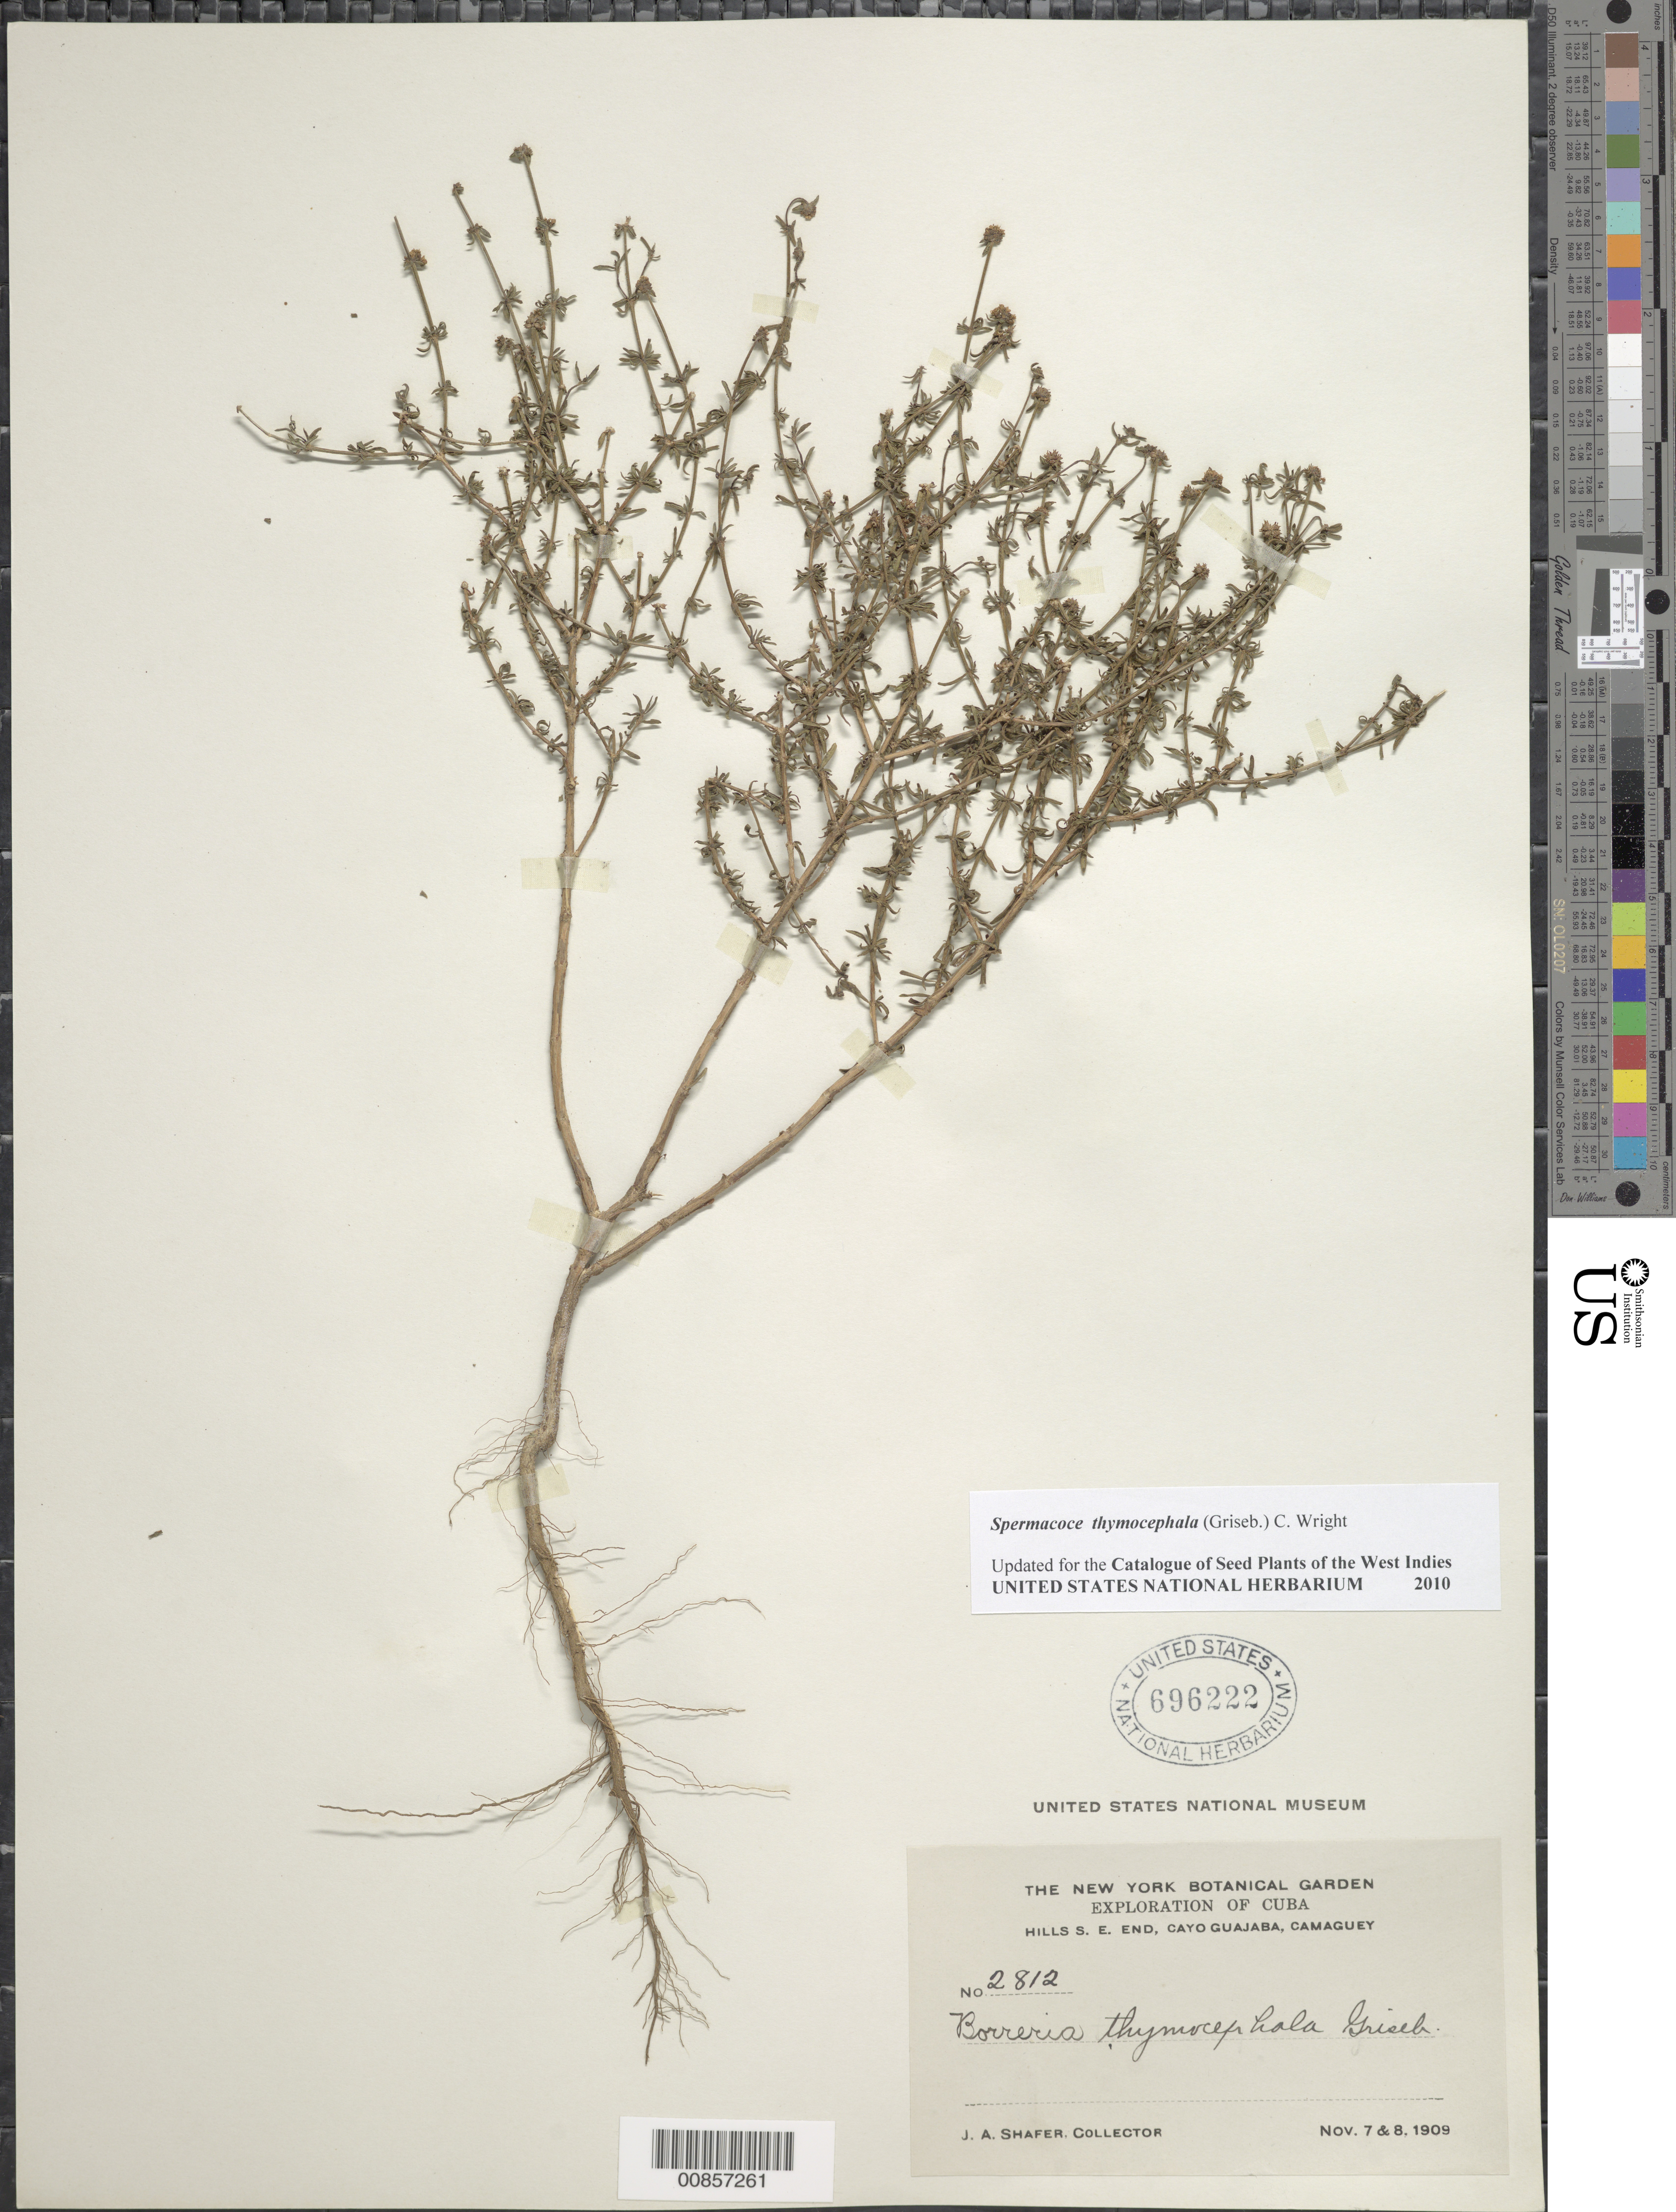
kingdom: Plantae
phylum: Tracheophyta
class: Magnoliopsida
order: Gentianales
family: Rubiaceae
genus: Spermacoce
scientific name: Spermacoce thymocephala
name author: (Griseb.) C. Wright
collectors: J. A. Shafer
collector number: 2812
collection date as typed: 07 Nov 1909 to 08 Nov 1909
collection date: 1909-11-07/1909-11-08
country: Cuba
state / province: Camaguey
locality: Hills S. E. End, Cayo Guajaba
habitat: Hills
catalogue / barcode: US 696222